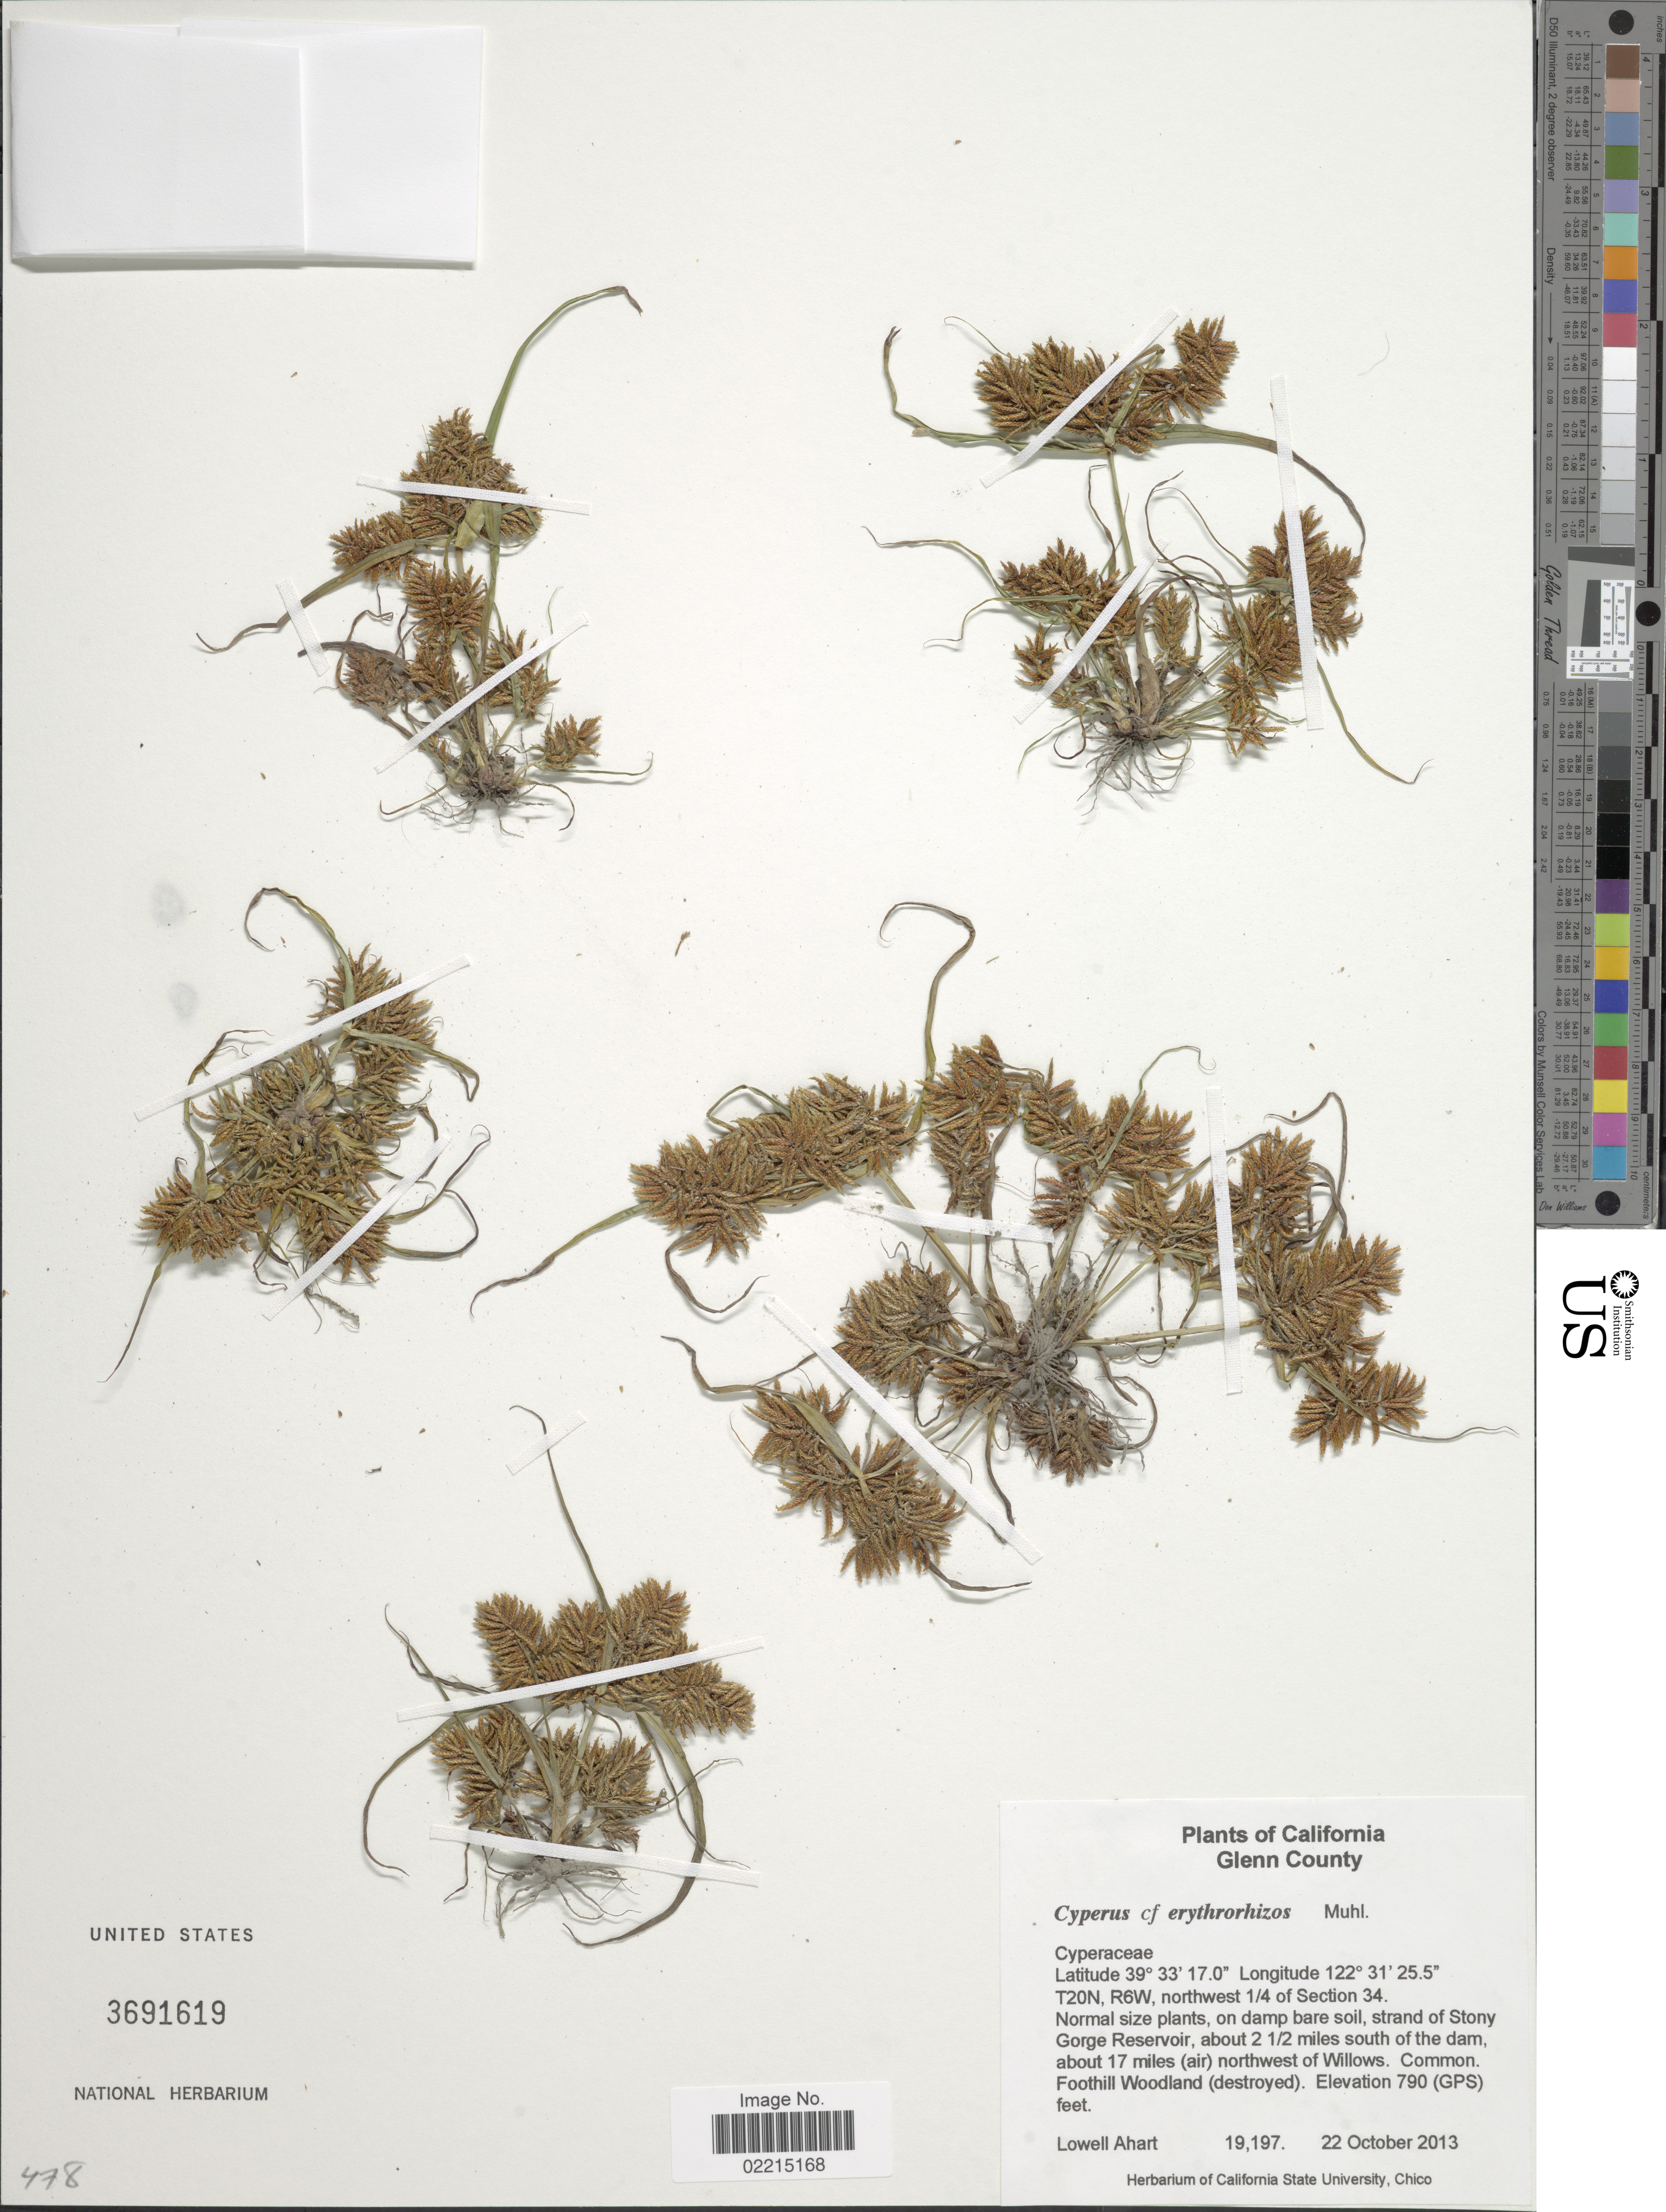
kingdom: Plantae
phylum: Tracheophyta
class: Liliopsida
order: Poales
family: Cyperaceae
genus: Cyperus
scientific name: Cyperus erythrorhizos Muhl.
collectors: L. Ahart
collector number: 19197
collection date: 2013-10-22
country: United States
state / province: California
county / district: Glenn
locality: Glenn County. T20N, R6W, northwest 1/4 of Section 34. strand of Stony Gorge Reservoir, about 2 1/2 miles south of the dam, about 17 miles (air) northwest of Willows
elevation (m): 241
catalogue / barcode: US 3691619